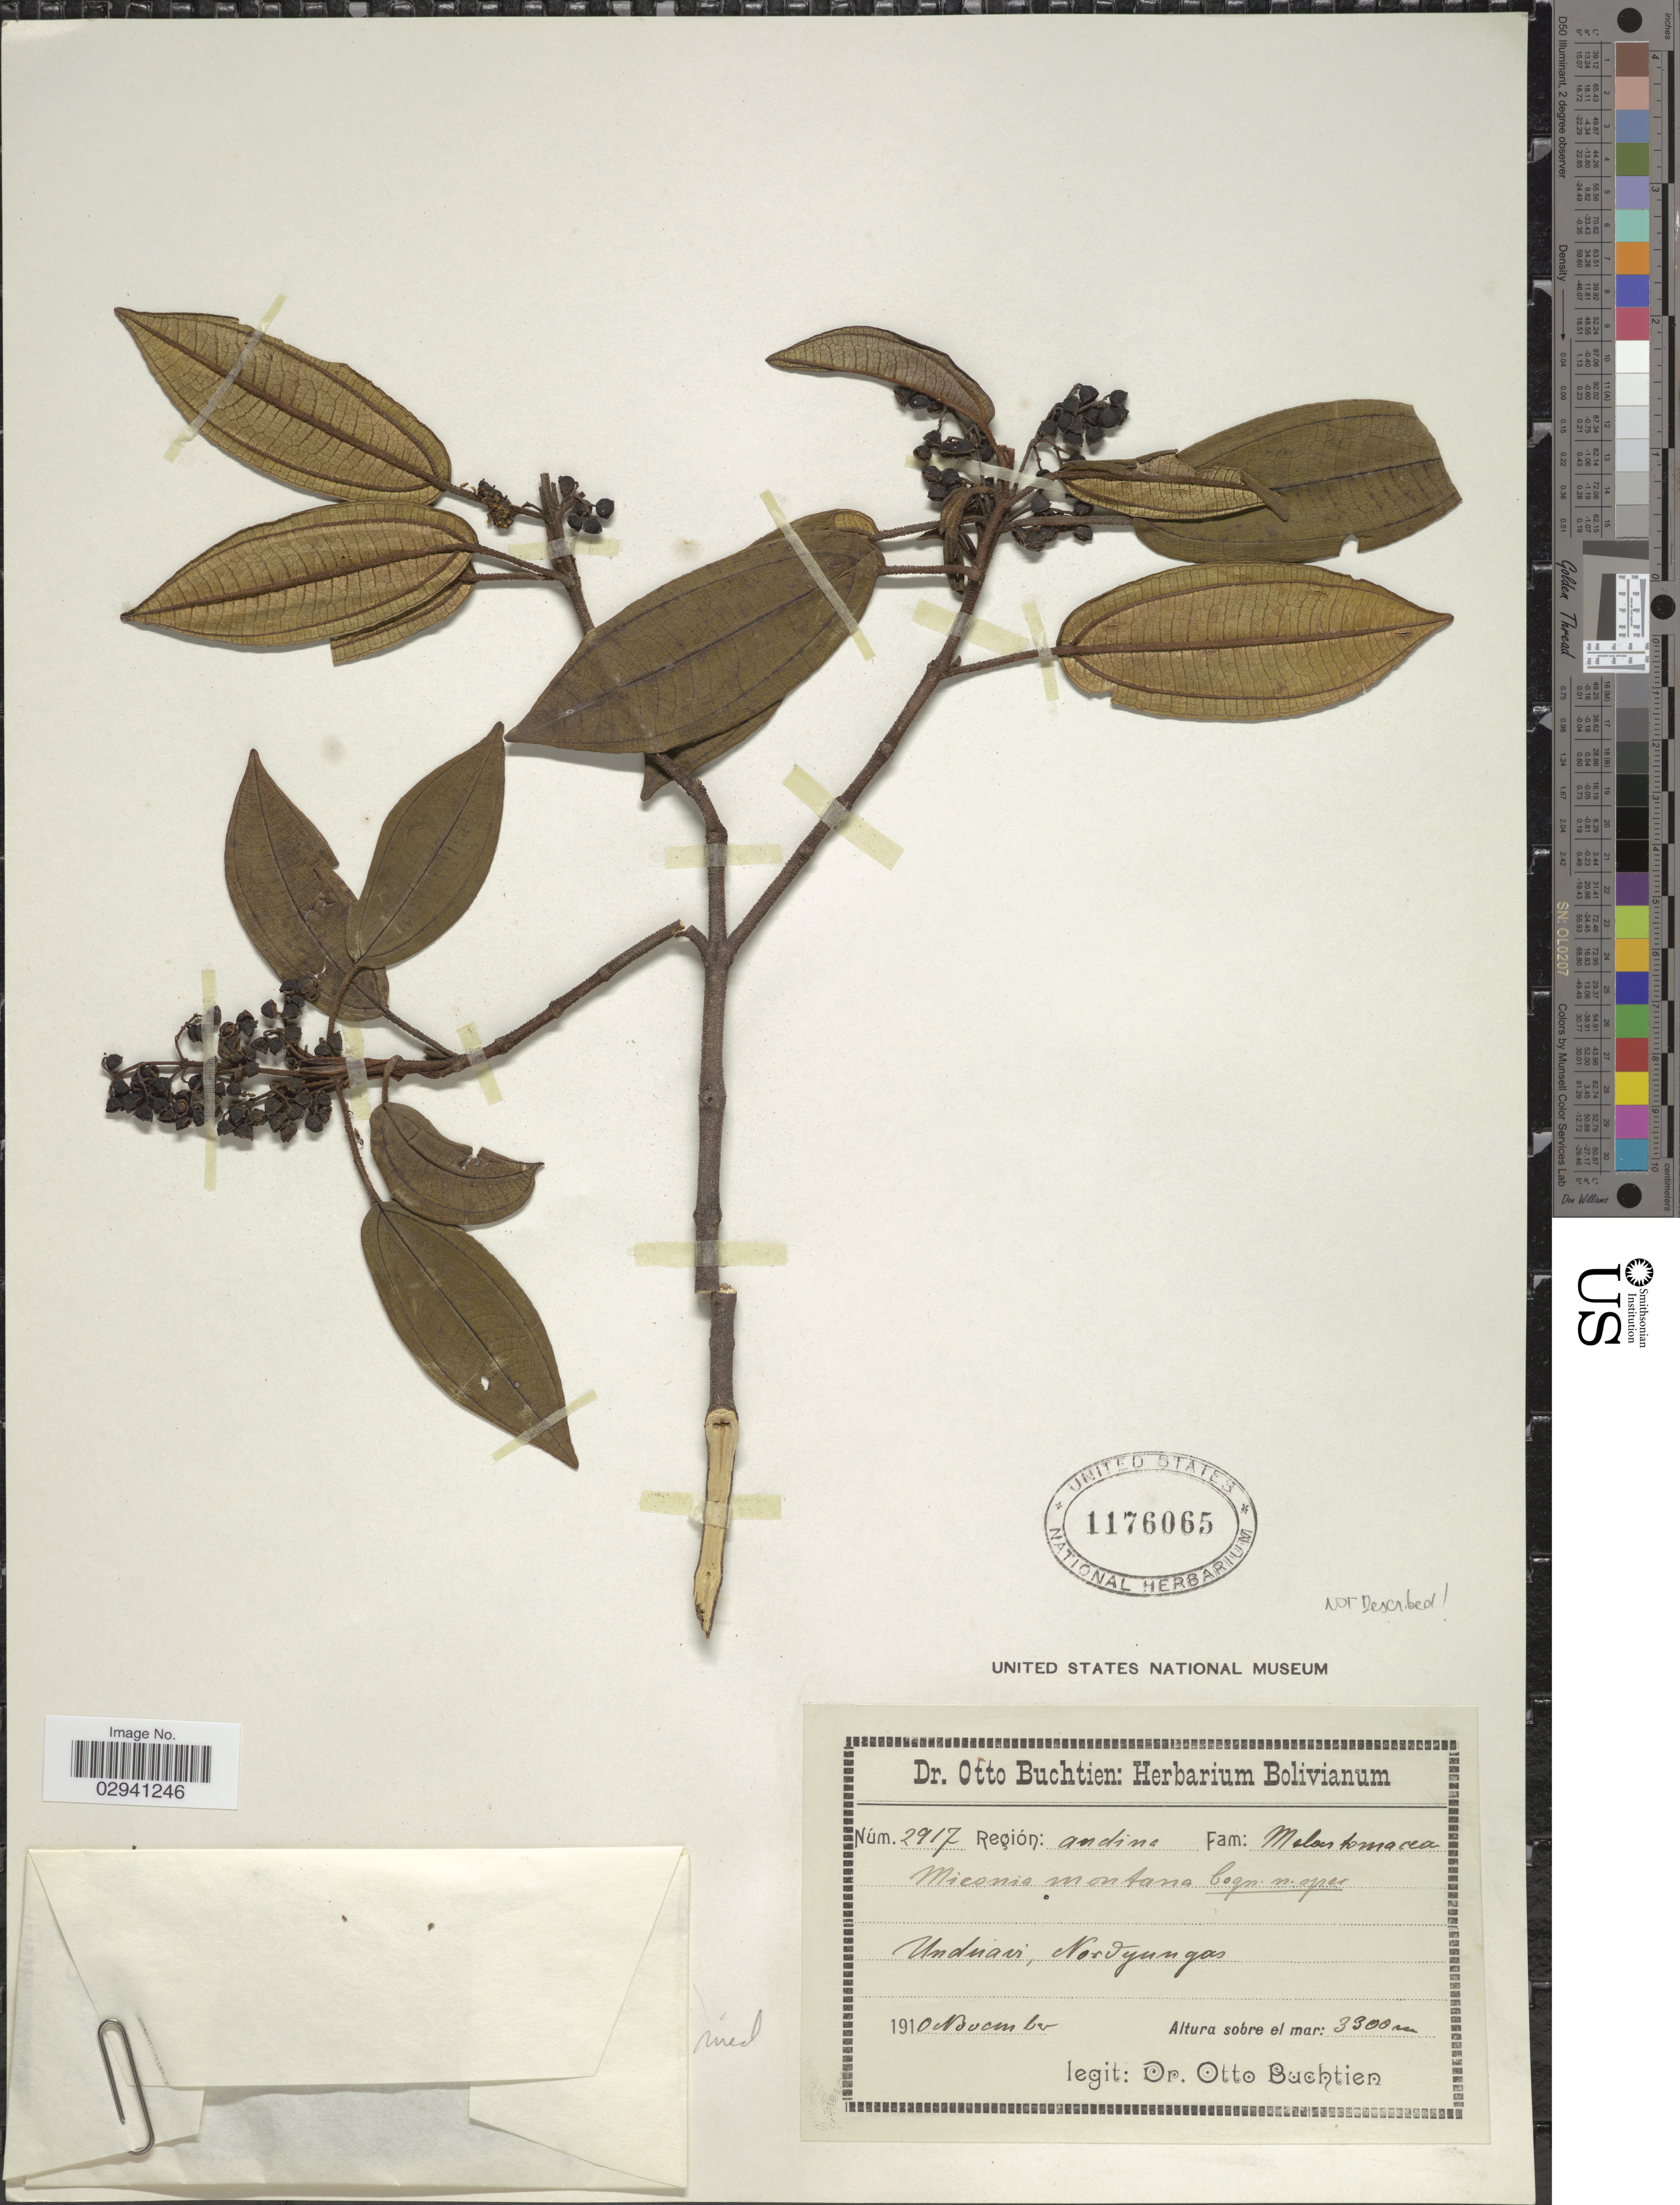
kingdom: Plantae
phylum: Tracheophyta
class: Magnoliopsida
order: Myrtales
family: Melastomataceae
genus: Miconia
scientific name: Miconia montana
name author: DC.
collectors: O. Buchtien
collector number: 2917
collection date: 1910-11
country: Bolivia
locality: Unduavi, Nordyungas.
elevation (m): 3300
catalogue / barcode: US 1176065